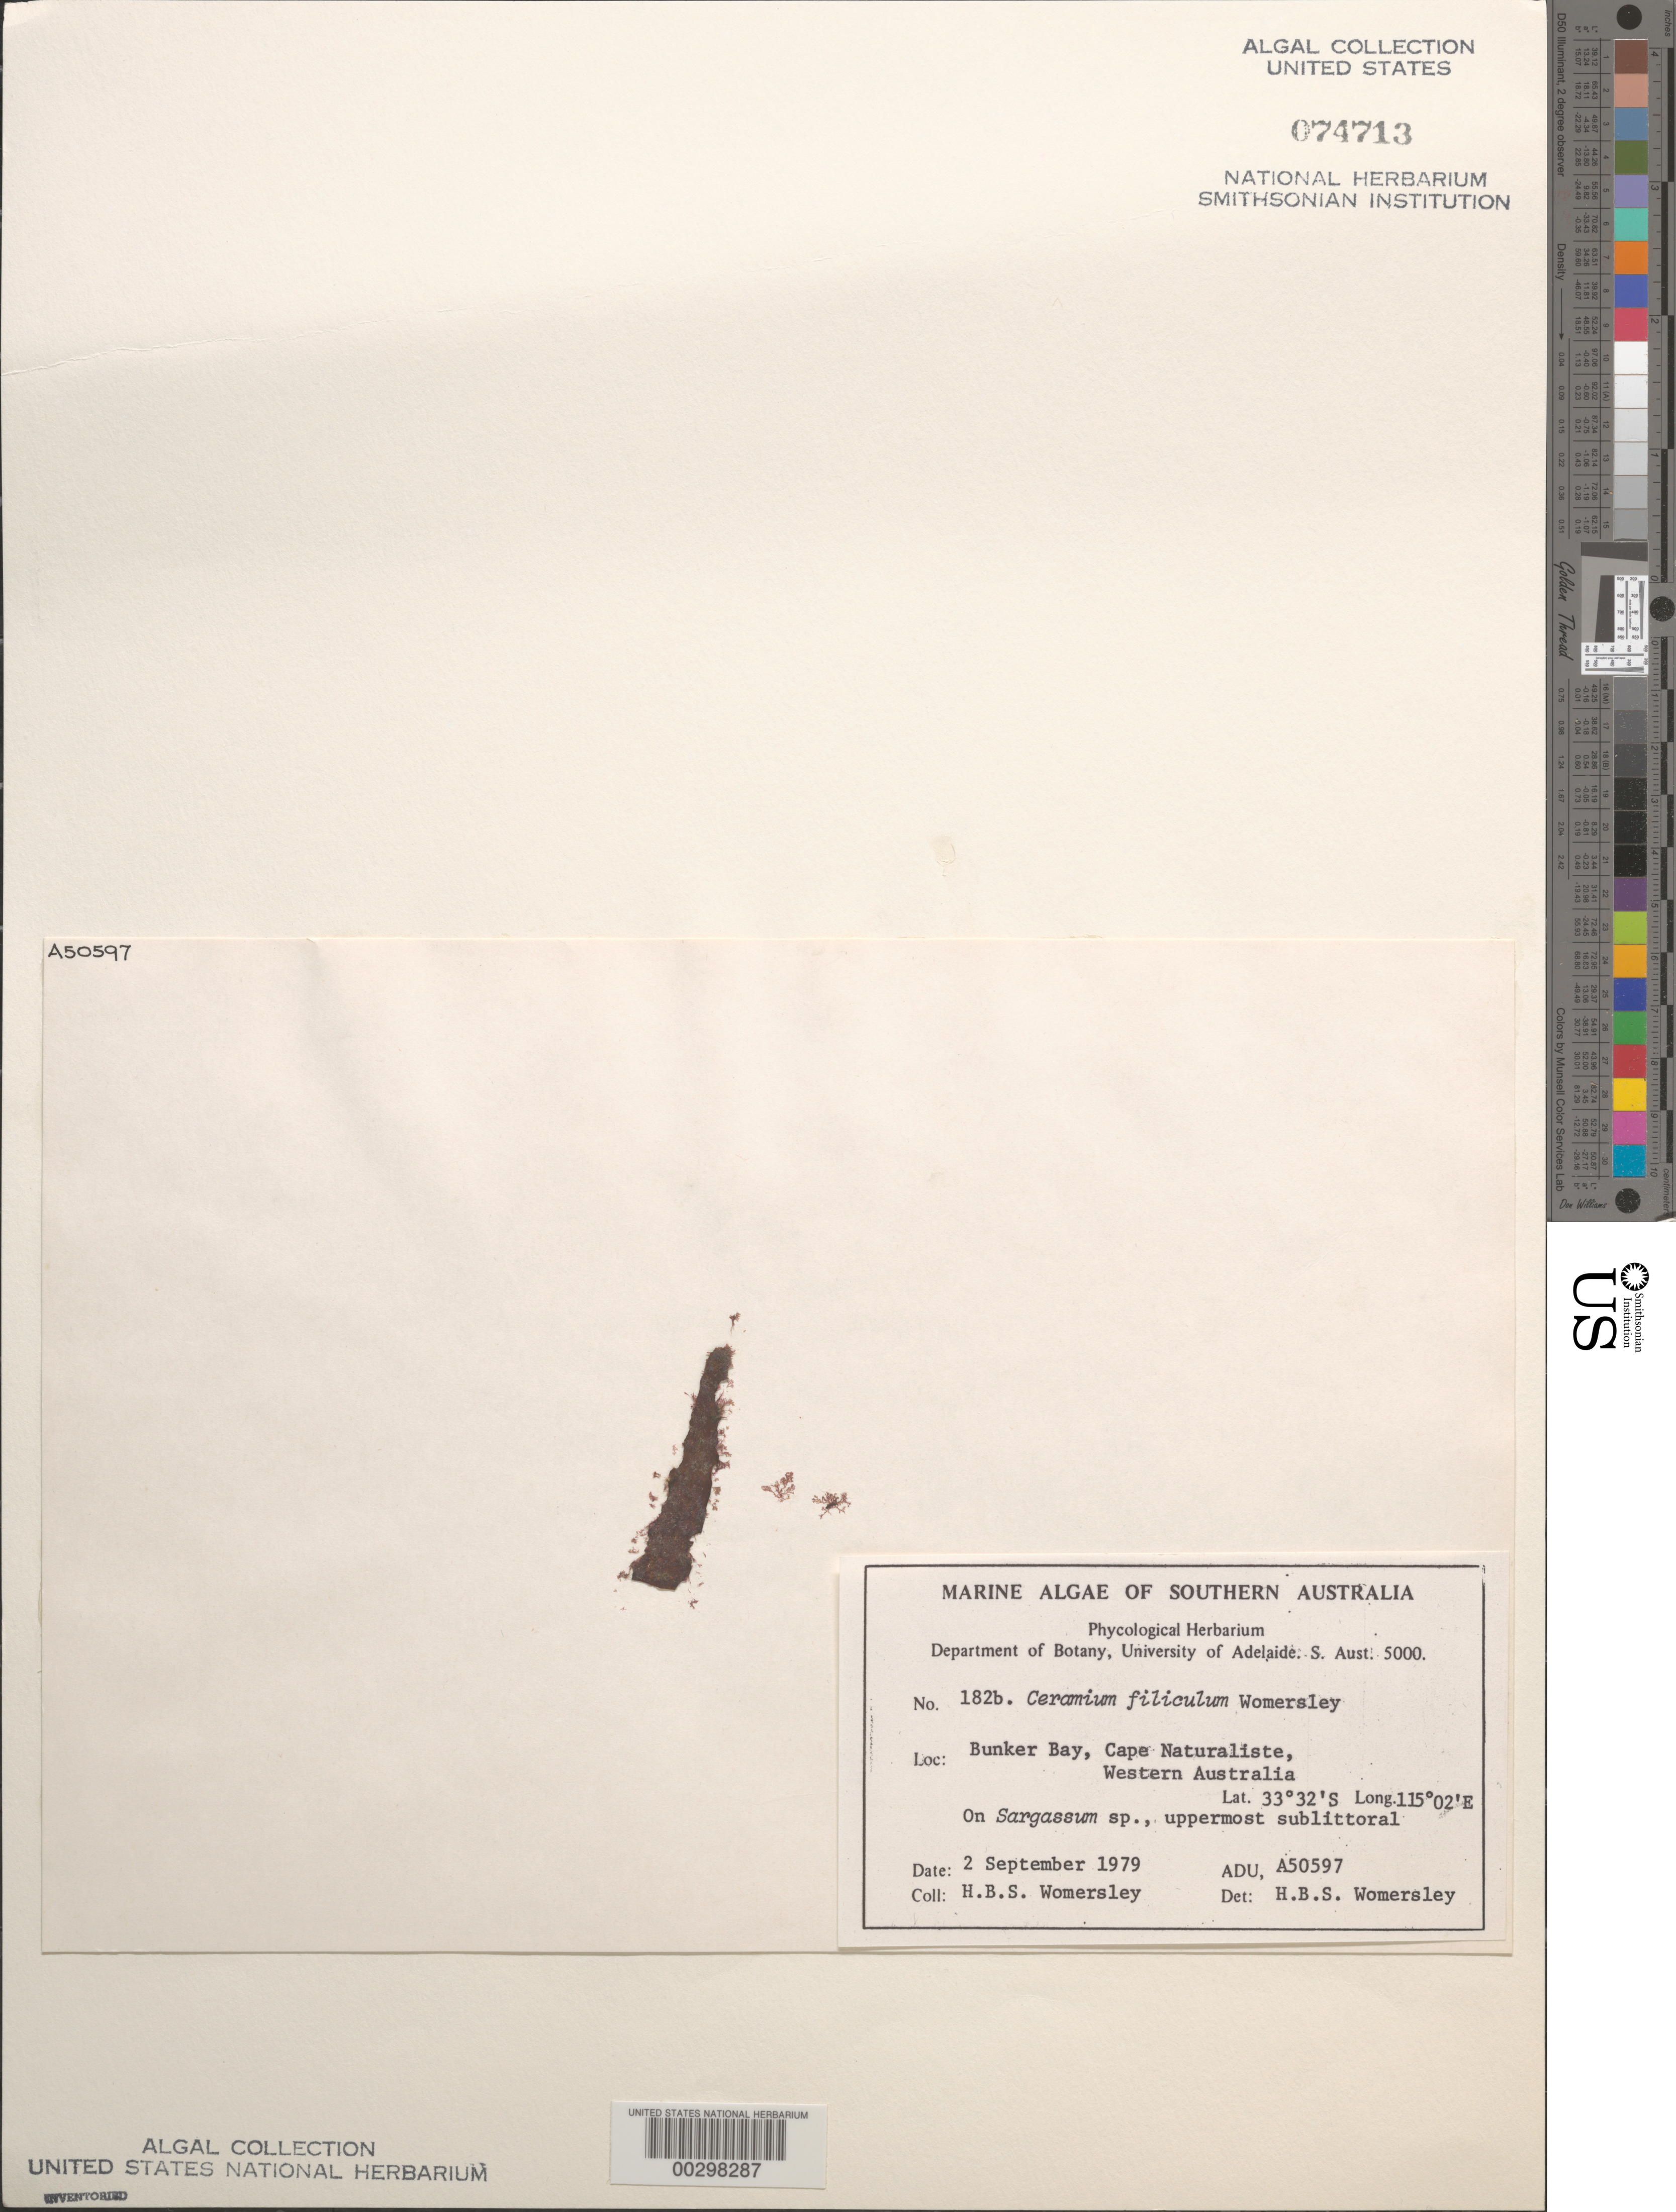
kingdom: Plantae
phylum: Rhodophyta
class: Florideophyceae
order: Ceramiales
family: Ceramiaceae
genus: Ceramium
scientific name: Ceramium filiculum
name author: Womersley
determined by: Womersley, H. B. S.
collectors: H. B. S. Womersley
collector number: ADU A50597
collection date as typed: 02 Sep 1979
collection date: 1979-09-02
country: Australia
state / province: Western Australia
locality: Bunker Bay, Cape Naturaliste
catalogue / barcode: US 74713